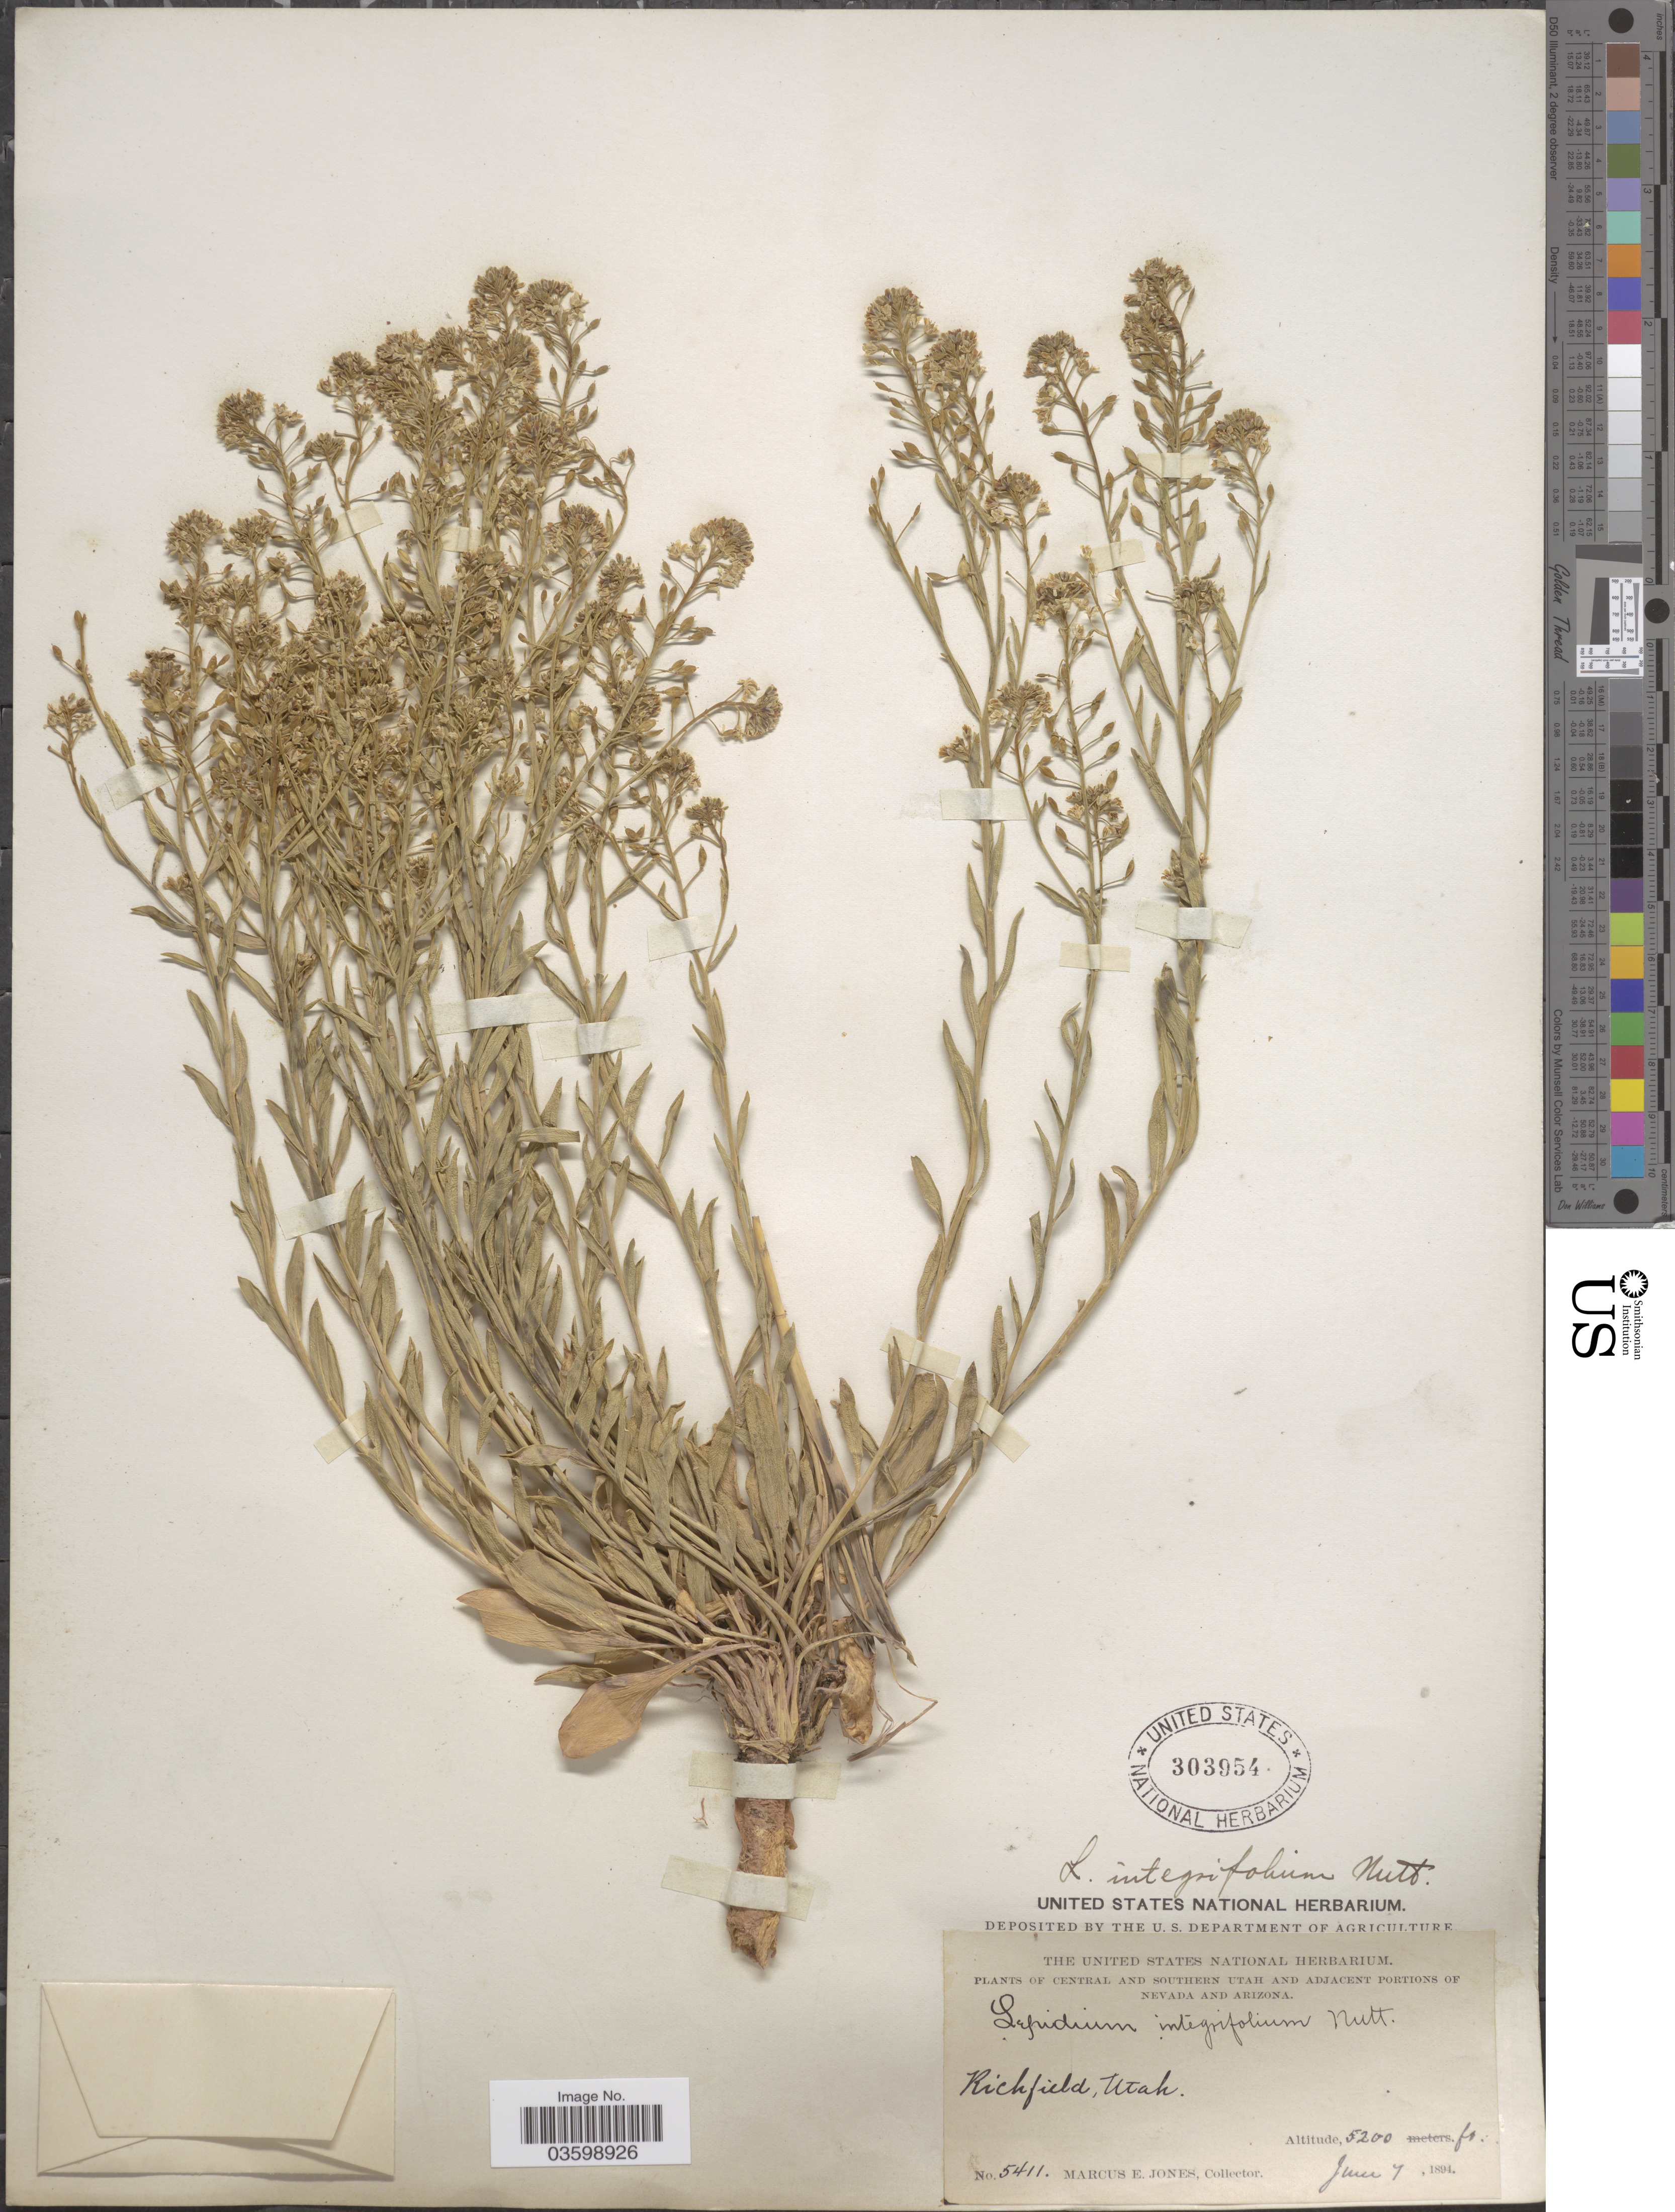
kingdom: Plantae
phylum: Tracheophyta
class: Magnoliopsida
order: Brassicales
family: Brassicaceae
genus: Lepidium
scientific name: Lepidium zionis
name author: A. Nelson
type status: Isotype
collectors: M. E. Jones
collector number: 5411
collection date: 1894-06-07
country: United States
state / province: Utah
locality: Central and Southern Utah. Richfield.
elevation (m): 1585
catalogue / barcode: US 303954